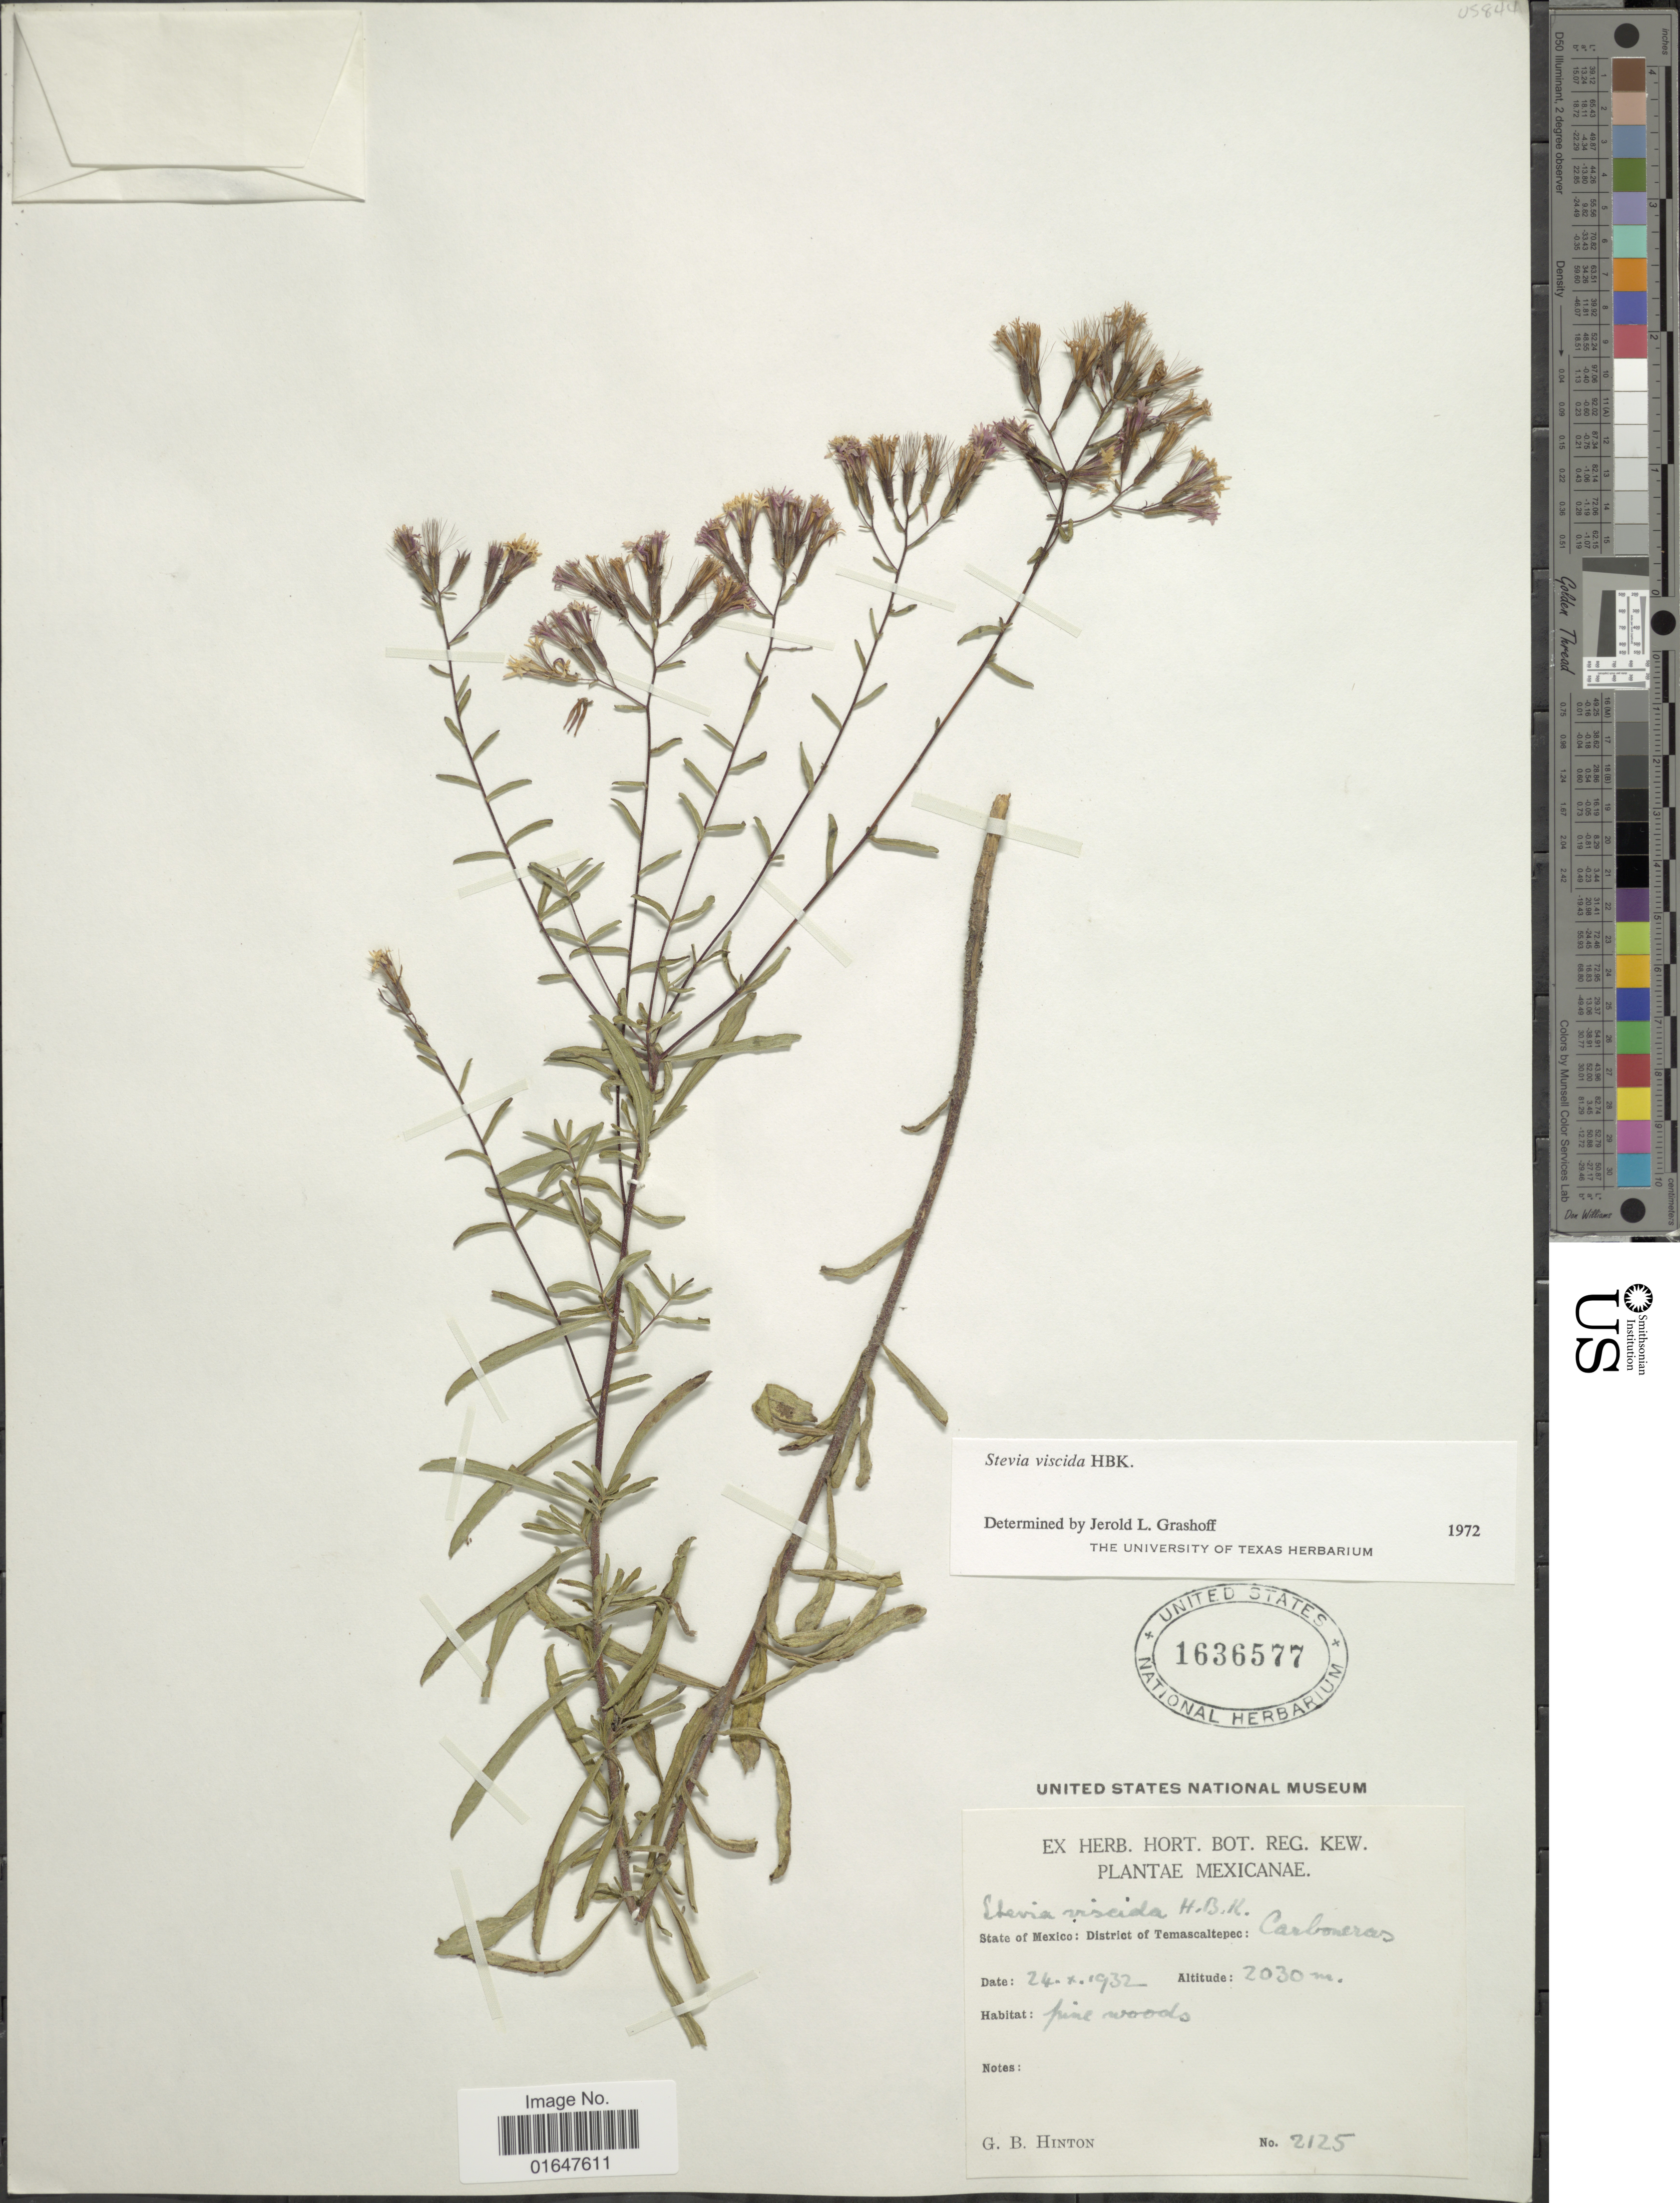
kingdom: Plantae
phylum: Tracheophyta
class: Magnoliopsida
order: Asterales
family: Asteraceae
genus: Stevia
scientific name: Stevia viscida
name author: Kunth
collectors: G. B. Hinton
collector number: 2125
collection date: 1932-10-24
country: Mexico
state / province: México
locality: Mexicanae, District of Temascaltepec, Carboneras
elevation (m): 2030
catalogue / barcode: US 1636577